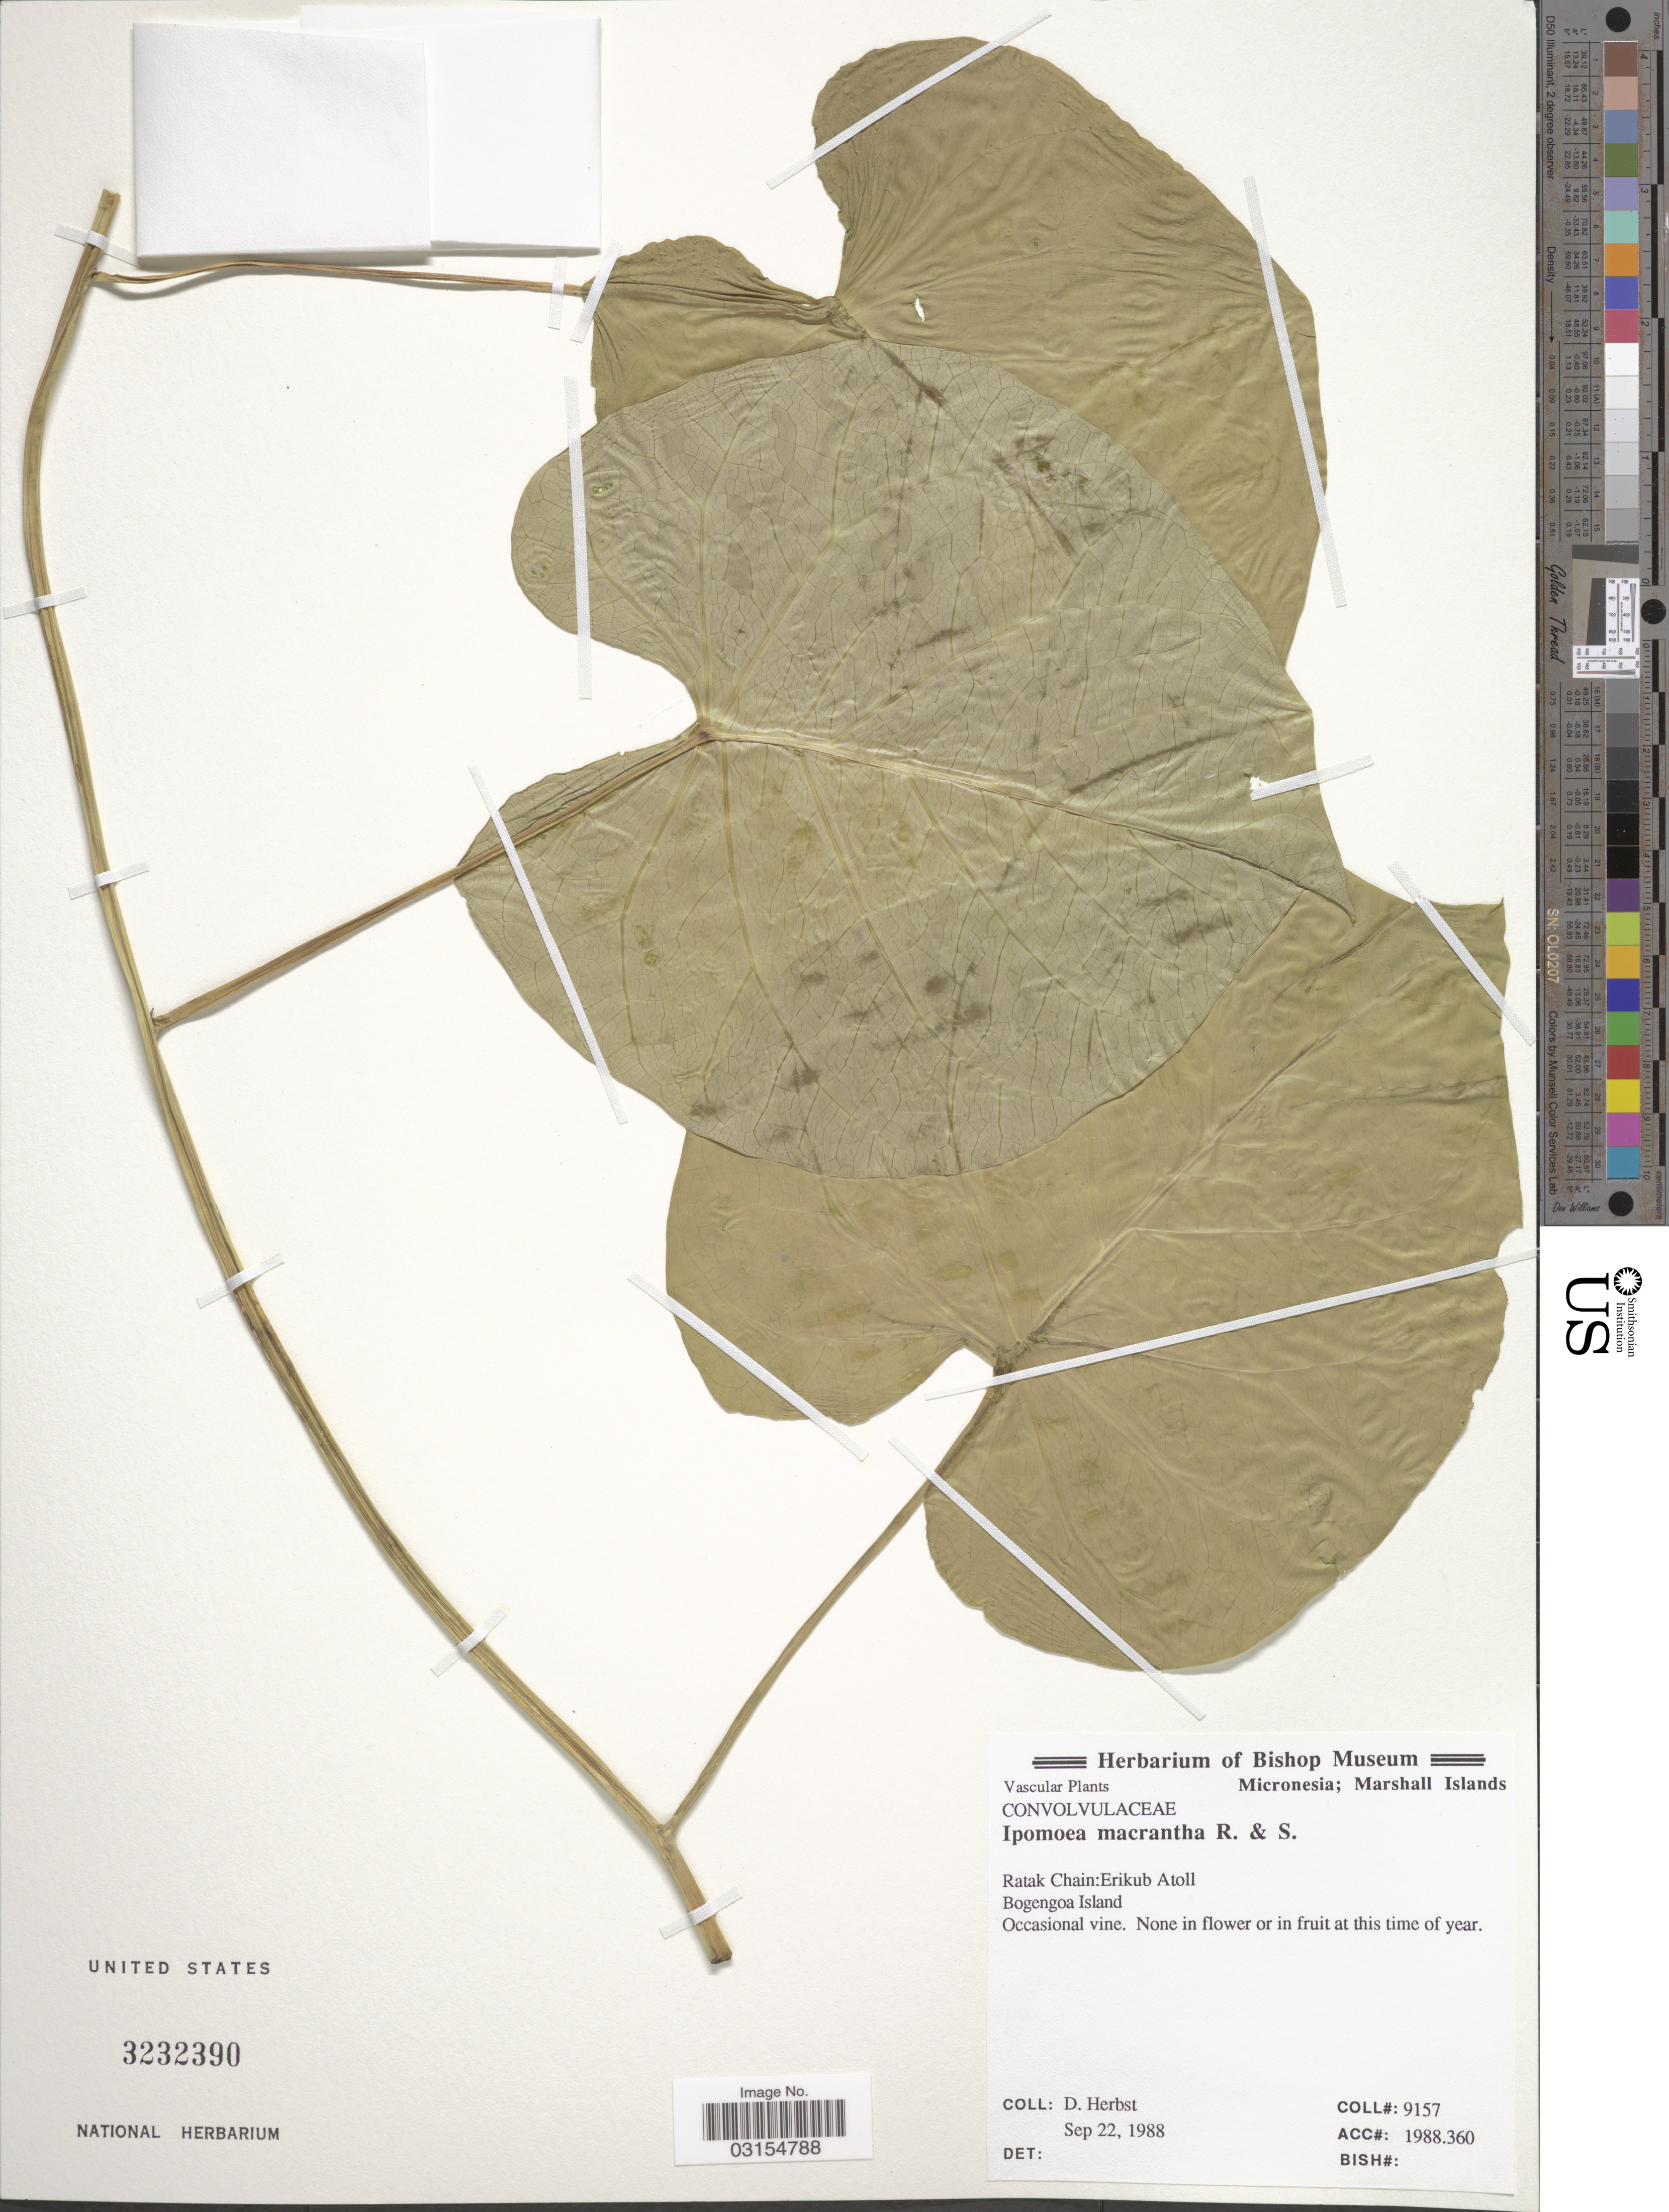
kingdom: Plantae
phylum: Tracheophyta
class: Magnoliopsida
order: Solanales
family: Convolvulaceae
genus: Ipomoea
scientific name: Ipomoea violacea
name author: L.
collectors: D. Herbst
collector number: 9157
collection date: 1988-09-22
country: Marshall Islands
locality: Micronesia, Ratak Chain: Erikub Atoll, Bogengoa Island.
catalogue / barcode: US 3232390